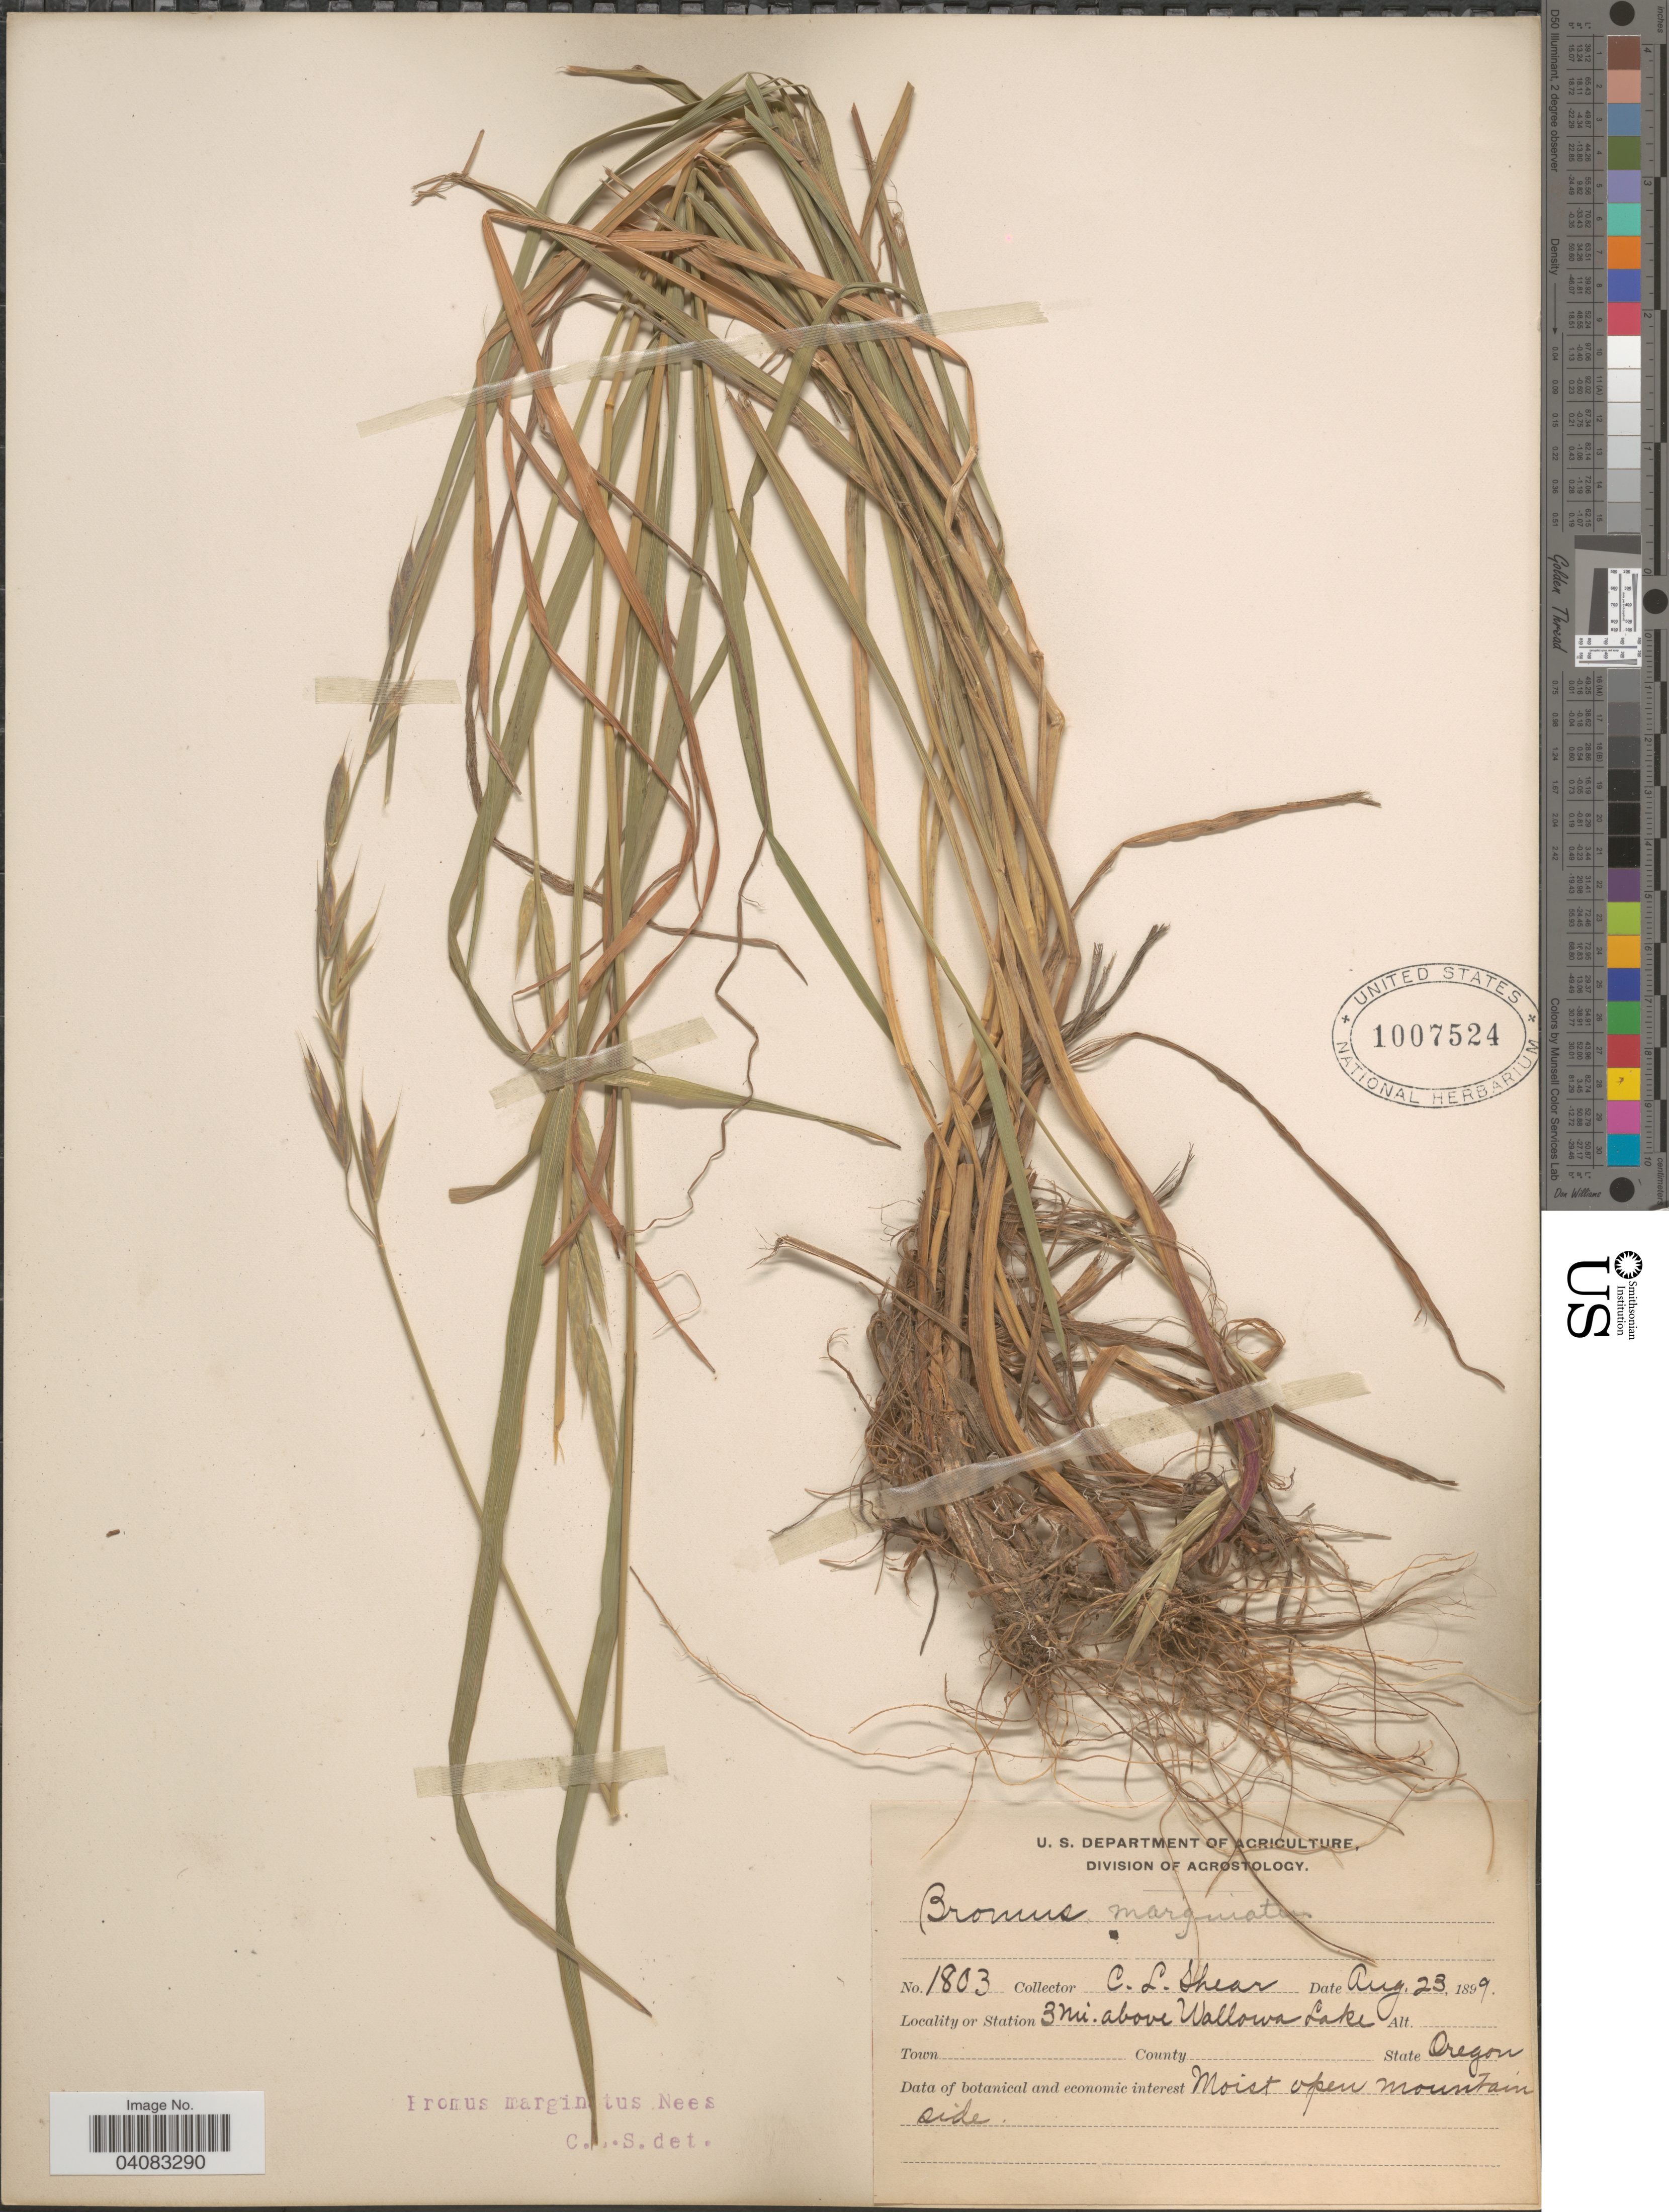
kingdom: Plantae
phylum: Tracheophyta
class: Liliopsida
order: Poales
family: Poaceae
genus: Bromus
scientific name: Bromus marginatus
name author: Nees ex Steud.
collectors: C. L. Shear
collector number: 1803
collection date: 1899-08-23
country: United States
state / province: Oregon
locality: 3 mi. above Wallowa Lake.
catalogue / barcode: US 1007524